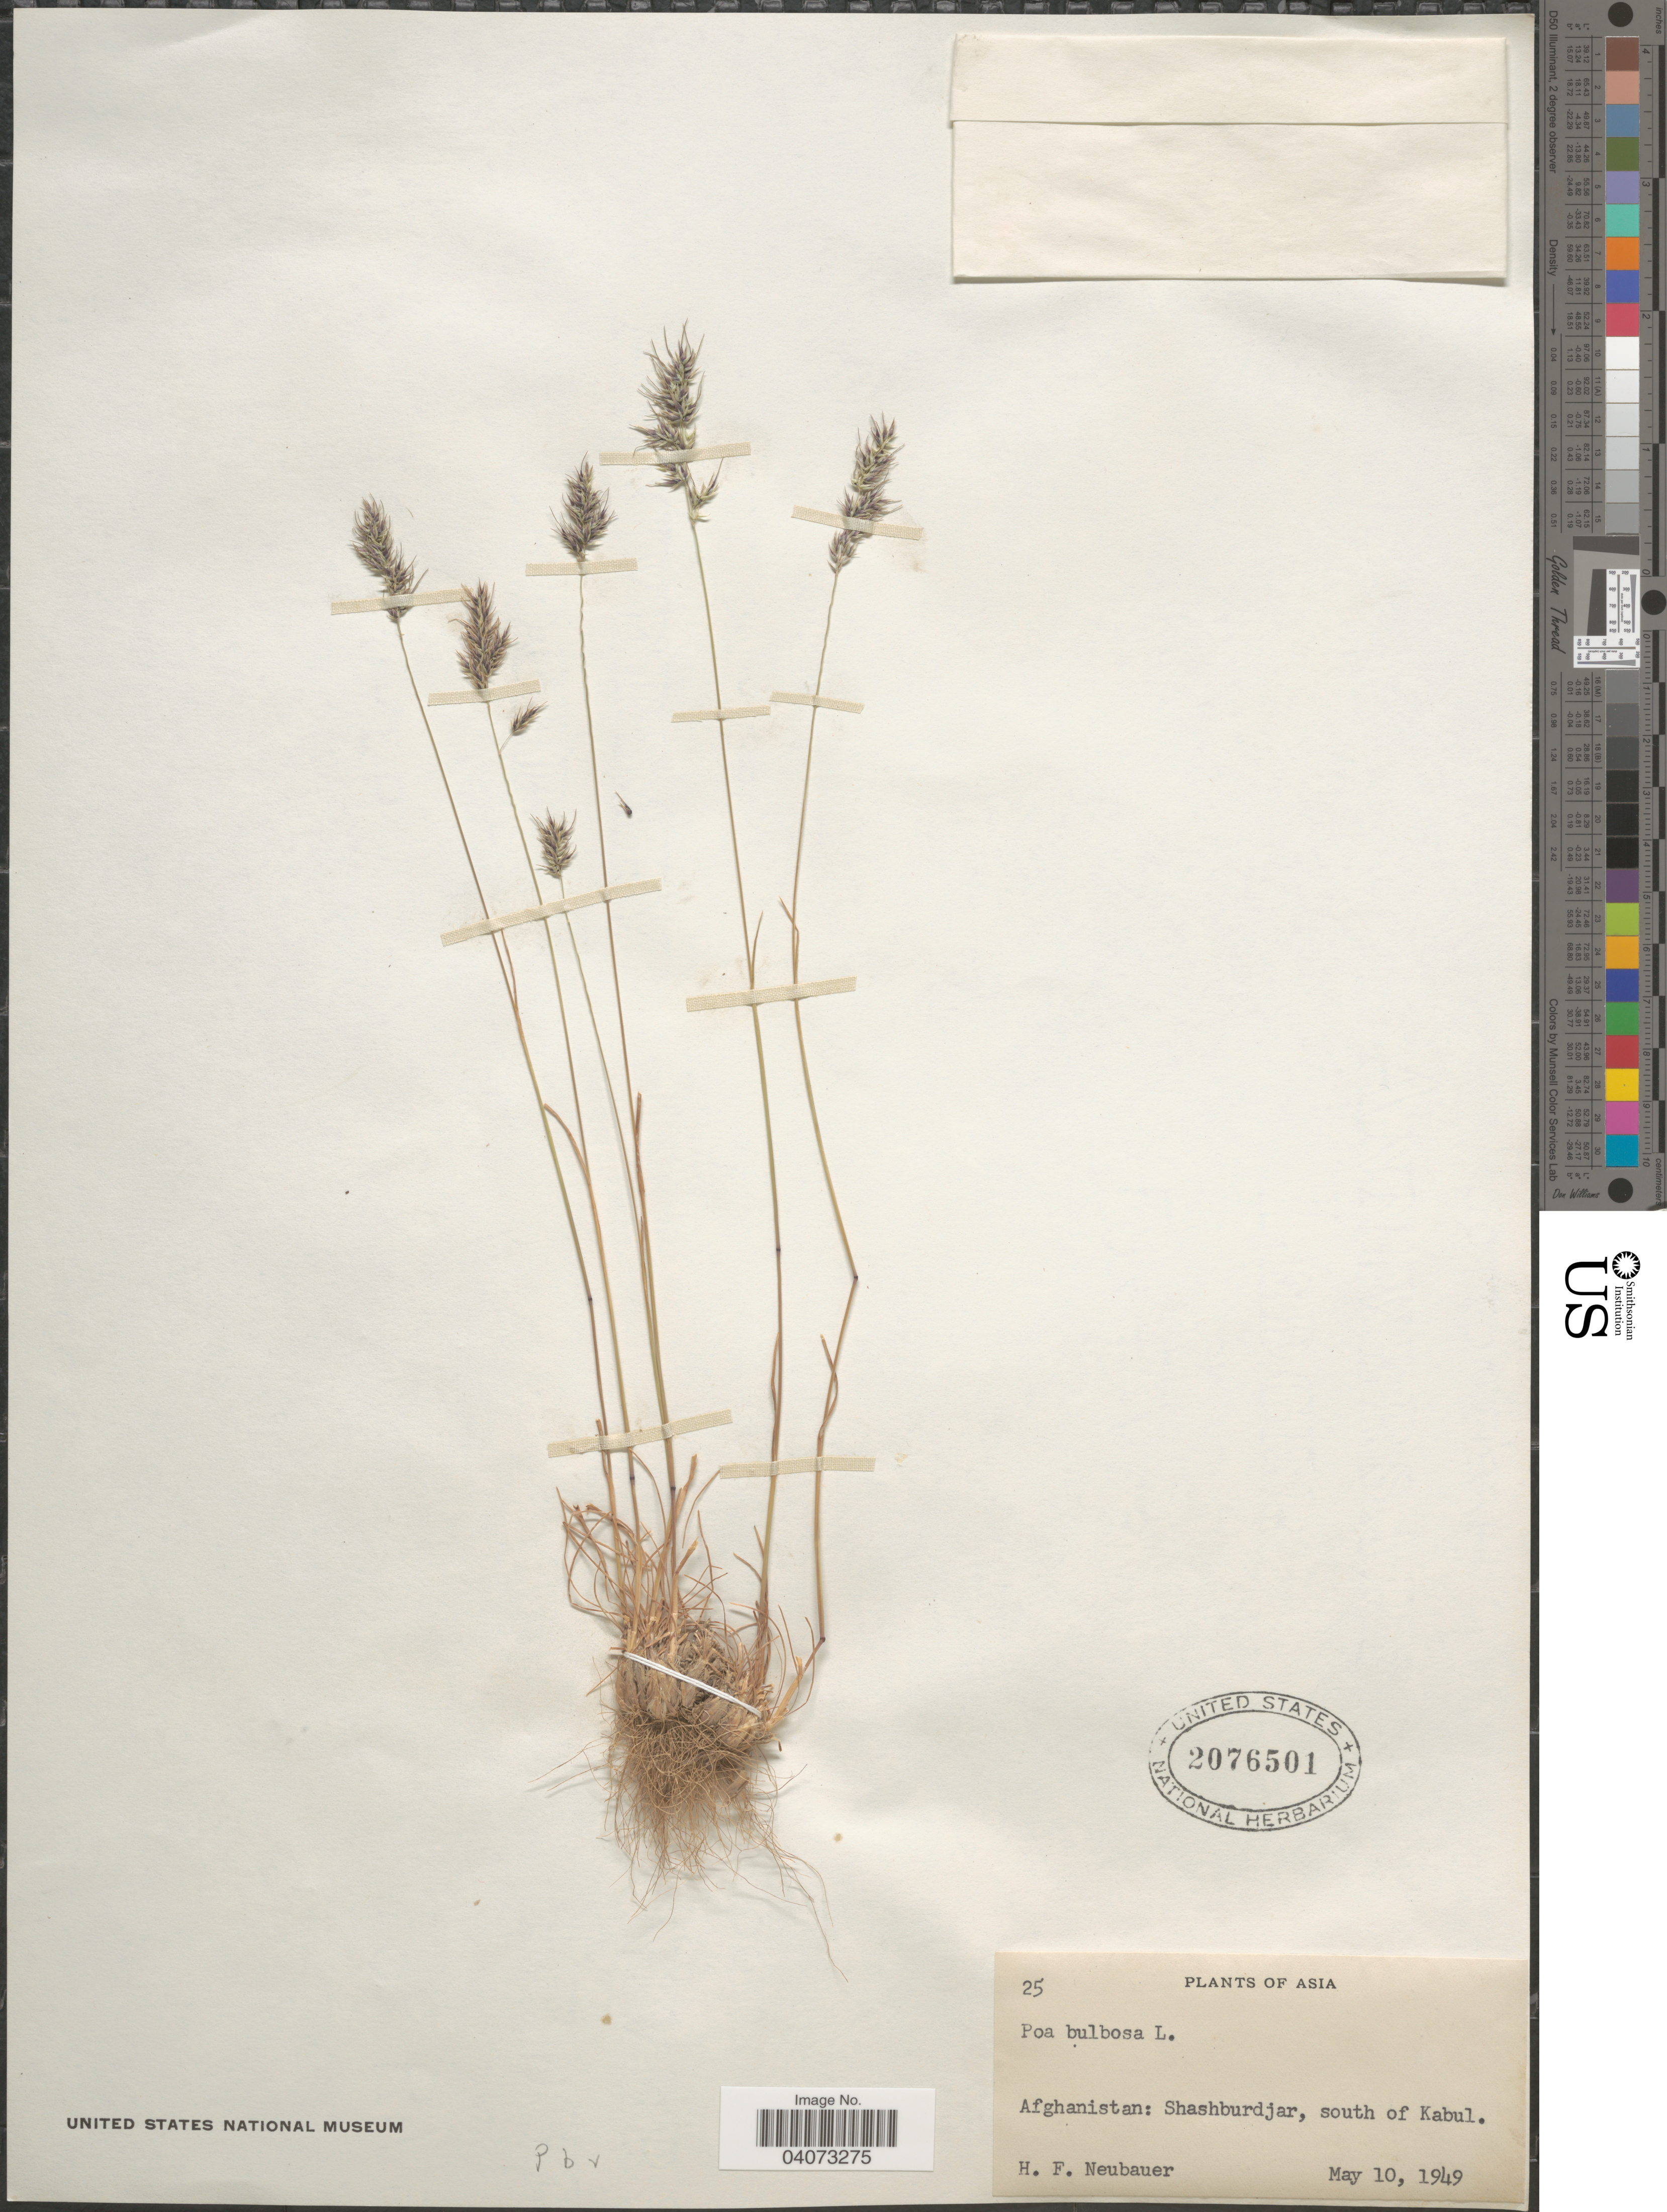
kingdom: Plantae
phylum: Tracheophyta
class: Liliopsida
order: Poales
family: Poaceae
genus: Poa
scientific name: Poa bulbosa subsp. bulbosa var. vivipara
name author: Koeler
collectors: H. Neubauer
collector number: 25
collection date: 1949-05-10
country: Afghanistan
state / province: Kabul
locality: Shashburdjar, south of Kabul.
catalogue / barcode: US 2076501